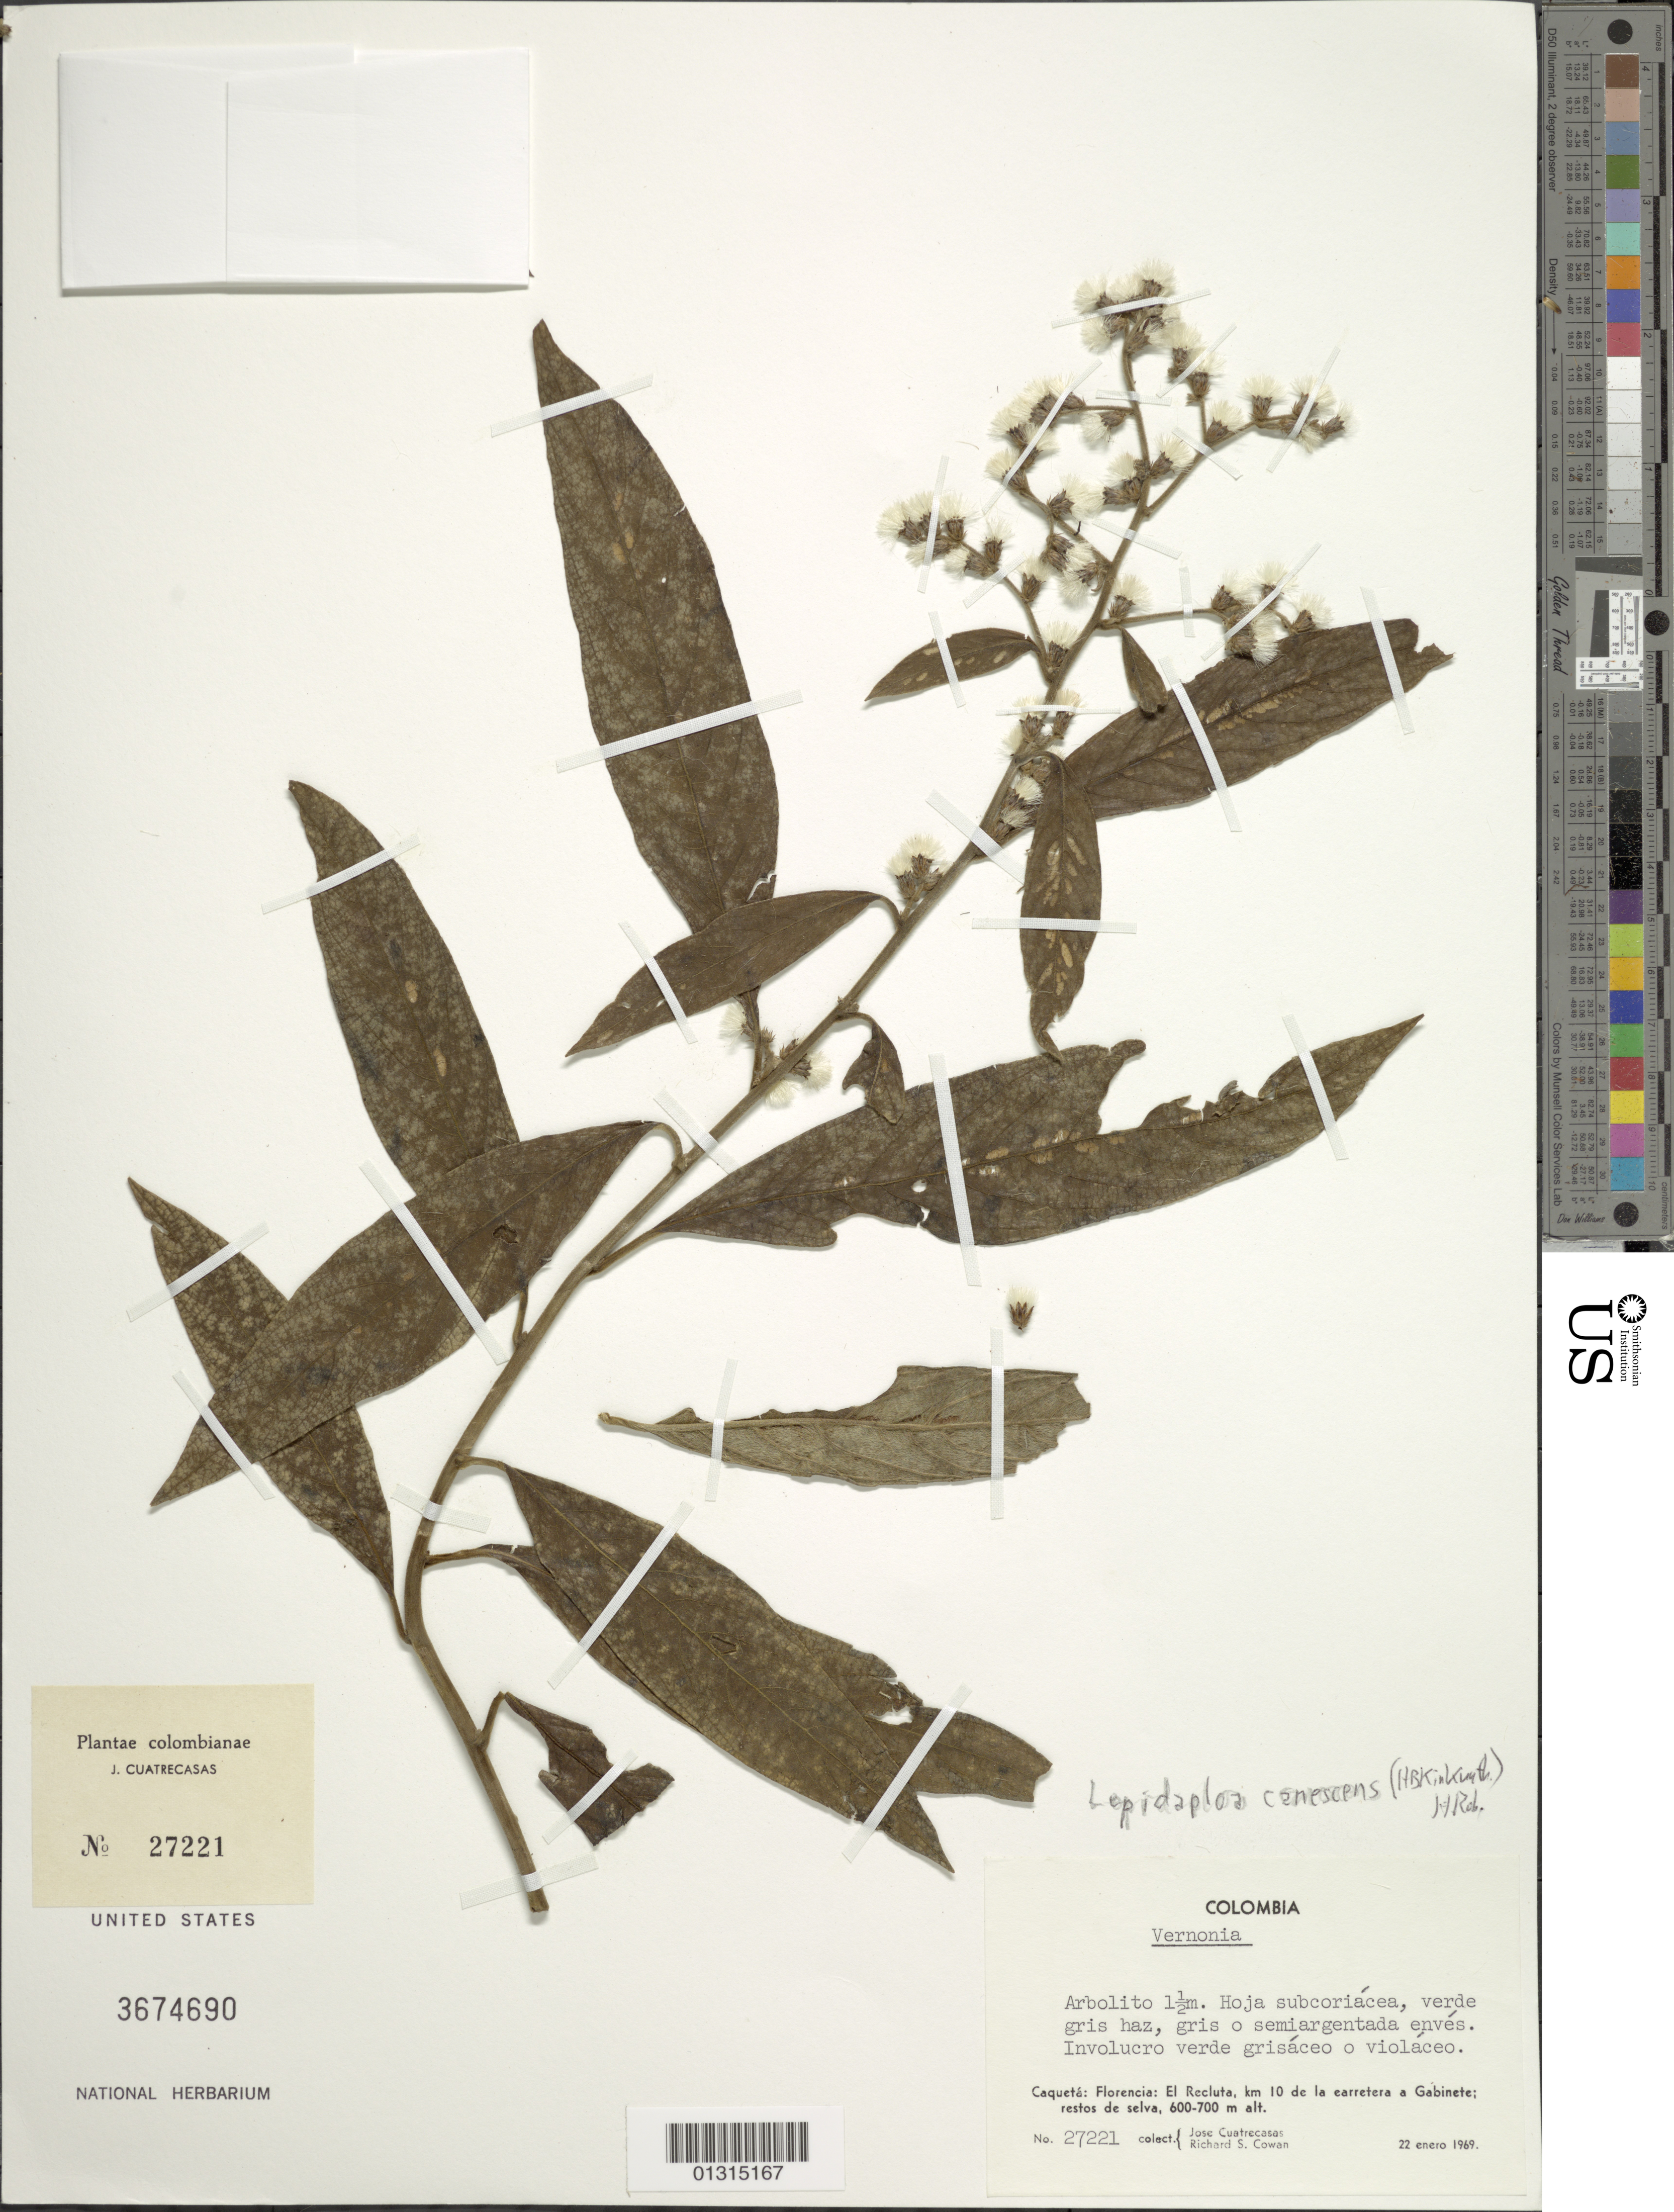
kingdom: Plantae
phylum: Tracheophyta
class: Magnoliopsida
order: Asterales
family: Asteraceae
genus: Lepidaploa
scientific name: Lepidaploa canescens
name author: (Kunth) H. Rob.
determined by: Robinson, Harold E., (US)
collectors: J. Cuatrecasas & R. S. Cowan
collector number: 27221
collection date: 1969-01-22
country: Colombia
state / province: Caquetá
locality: Florencia: El Recluta, km 10 de la carretera a Gabinete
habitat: Restos de selva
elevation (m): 600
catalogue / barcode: US 3674690